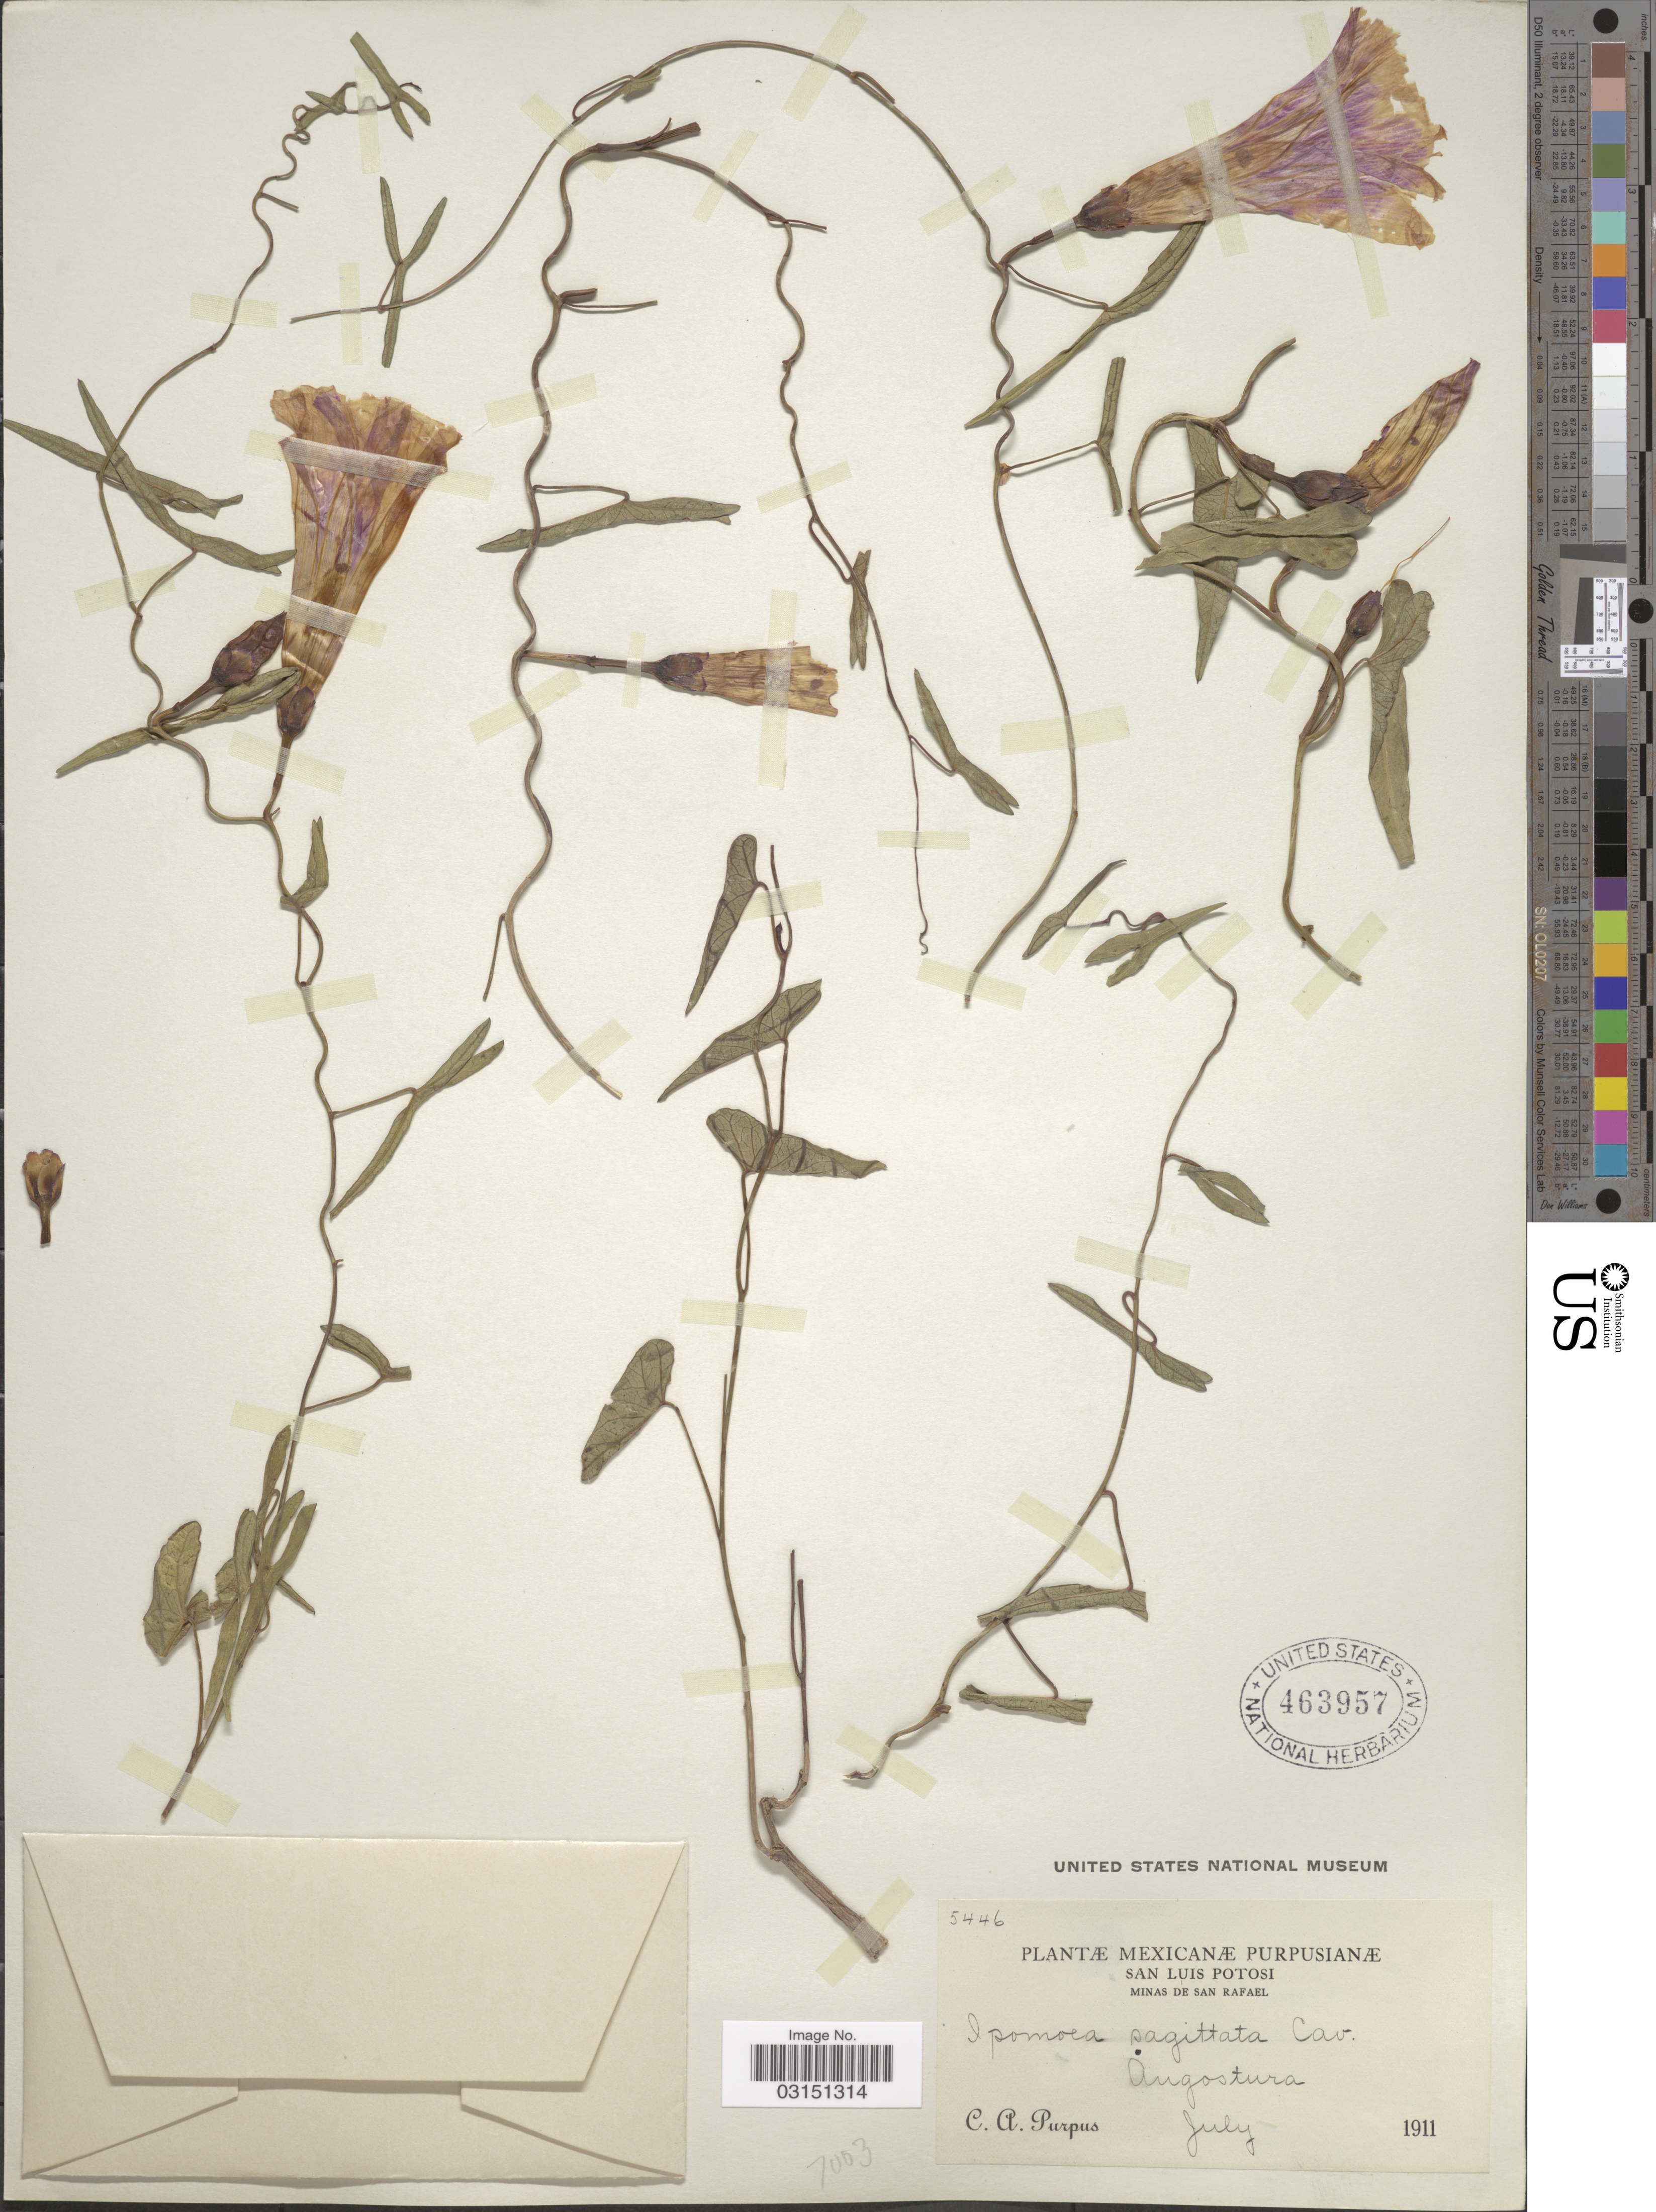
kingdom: Plantae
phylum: Tracheophyta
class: Magnoliopsida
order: Solanales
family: Convolvulaceae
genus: Ipomoea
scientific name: Ipomoea sagittata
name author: Poir.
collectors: C. A. Purpus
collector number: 5446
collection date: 1911-07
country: Mexico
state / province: San Luis Potosí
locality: Minas de San Rafael. Angostura.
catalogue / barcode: US 463957